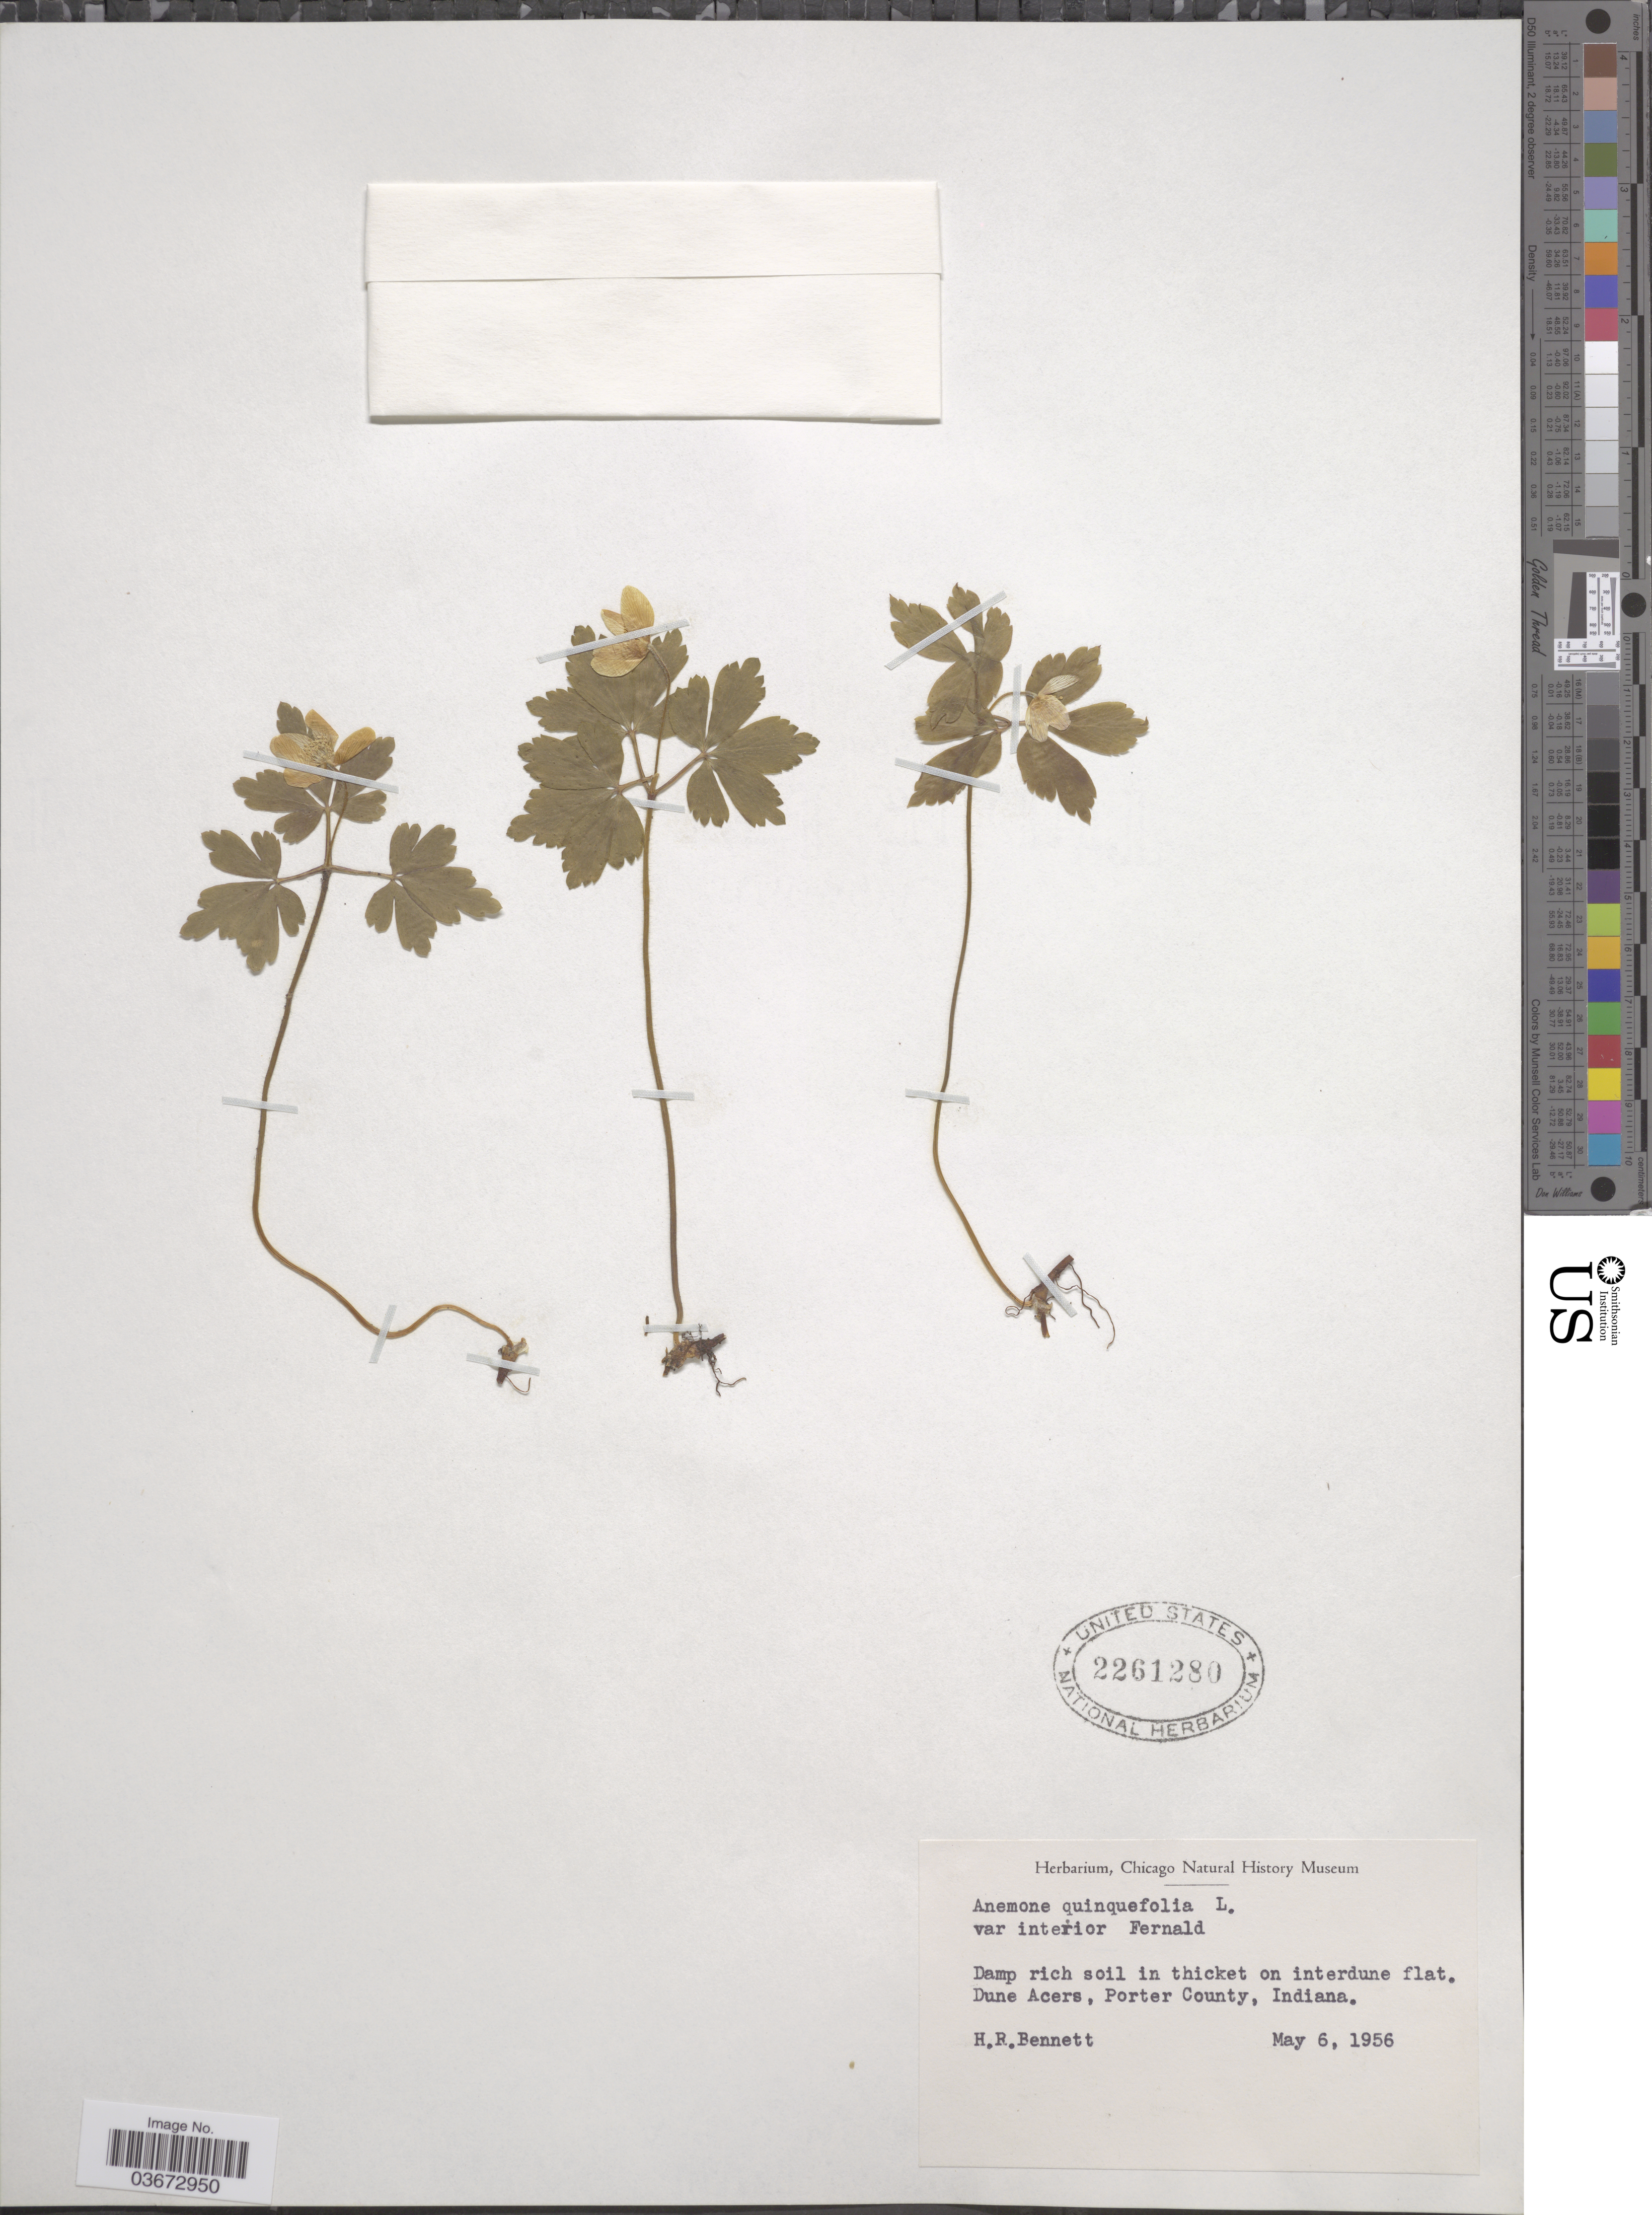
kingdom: Plantae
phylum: Tracheophyta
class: Magnoliopsida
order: Ranunculales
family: Ranunculaceae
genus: Anemone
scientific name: Anemone quinquefolia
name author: L.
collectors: H. R. Bennett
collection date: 1956-05-06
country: United States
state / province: Indiana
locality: Dune Acers, Porter County.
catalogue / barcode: US 2261280